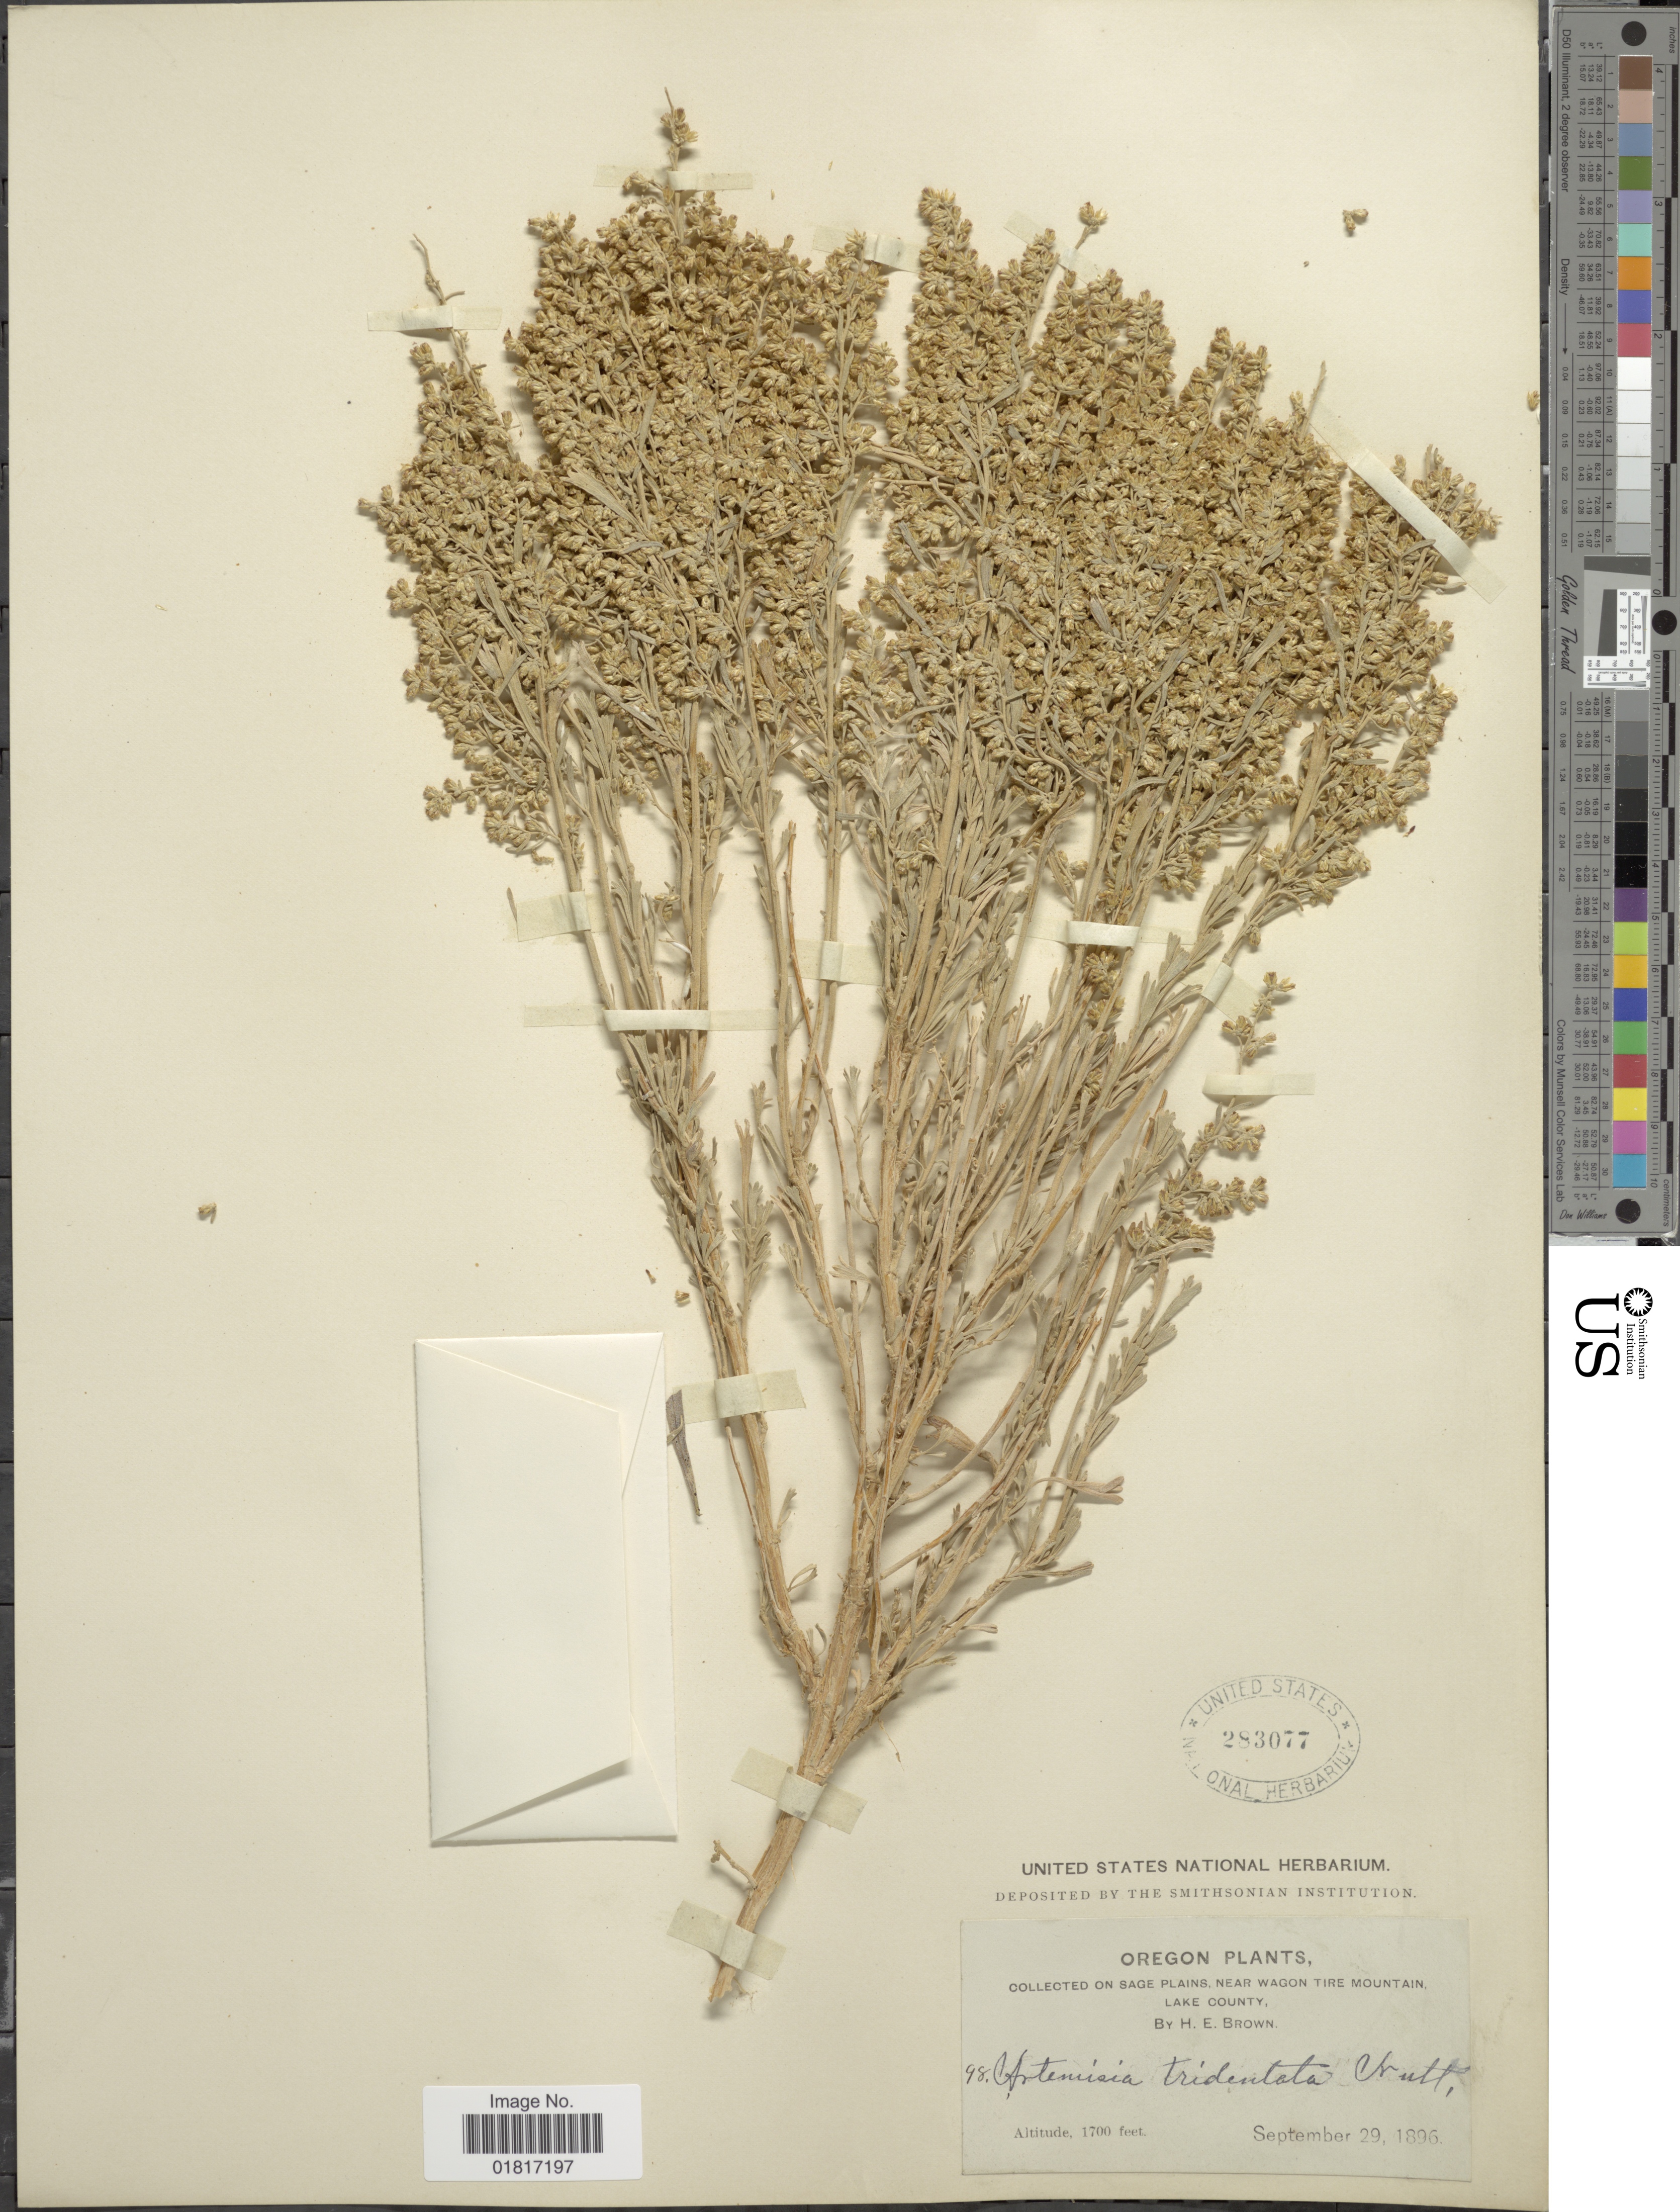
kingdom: Plantae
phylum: Tracheophyta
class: Magnoliopsida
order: Asterales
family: Asteraceae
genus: Artemisia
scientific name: Artemisia tridentata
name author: Nutt.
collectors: H. E. Brown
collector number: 48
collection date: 1896-09-29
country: United States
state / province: Oregon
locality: On Sage Plains, near Wagon Tire Mountain, Lake County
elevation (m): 518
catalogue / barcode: US 283077